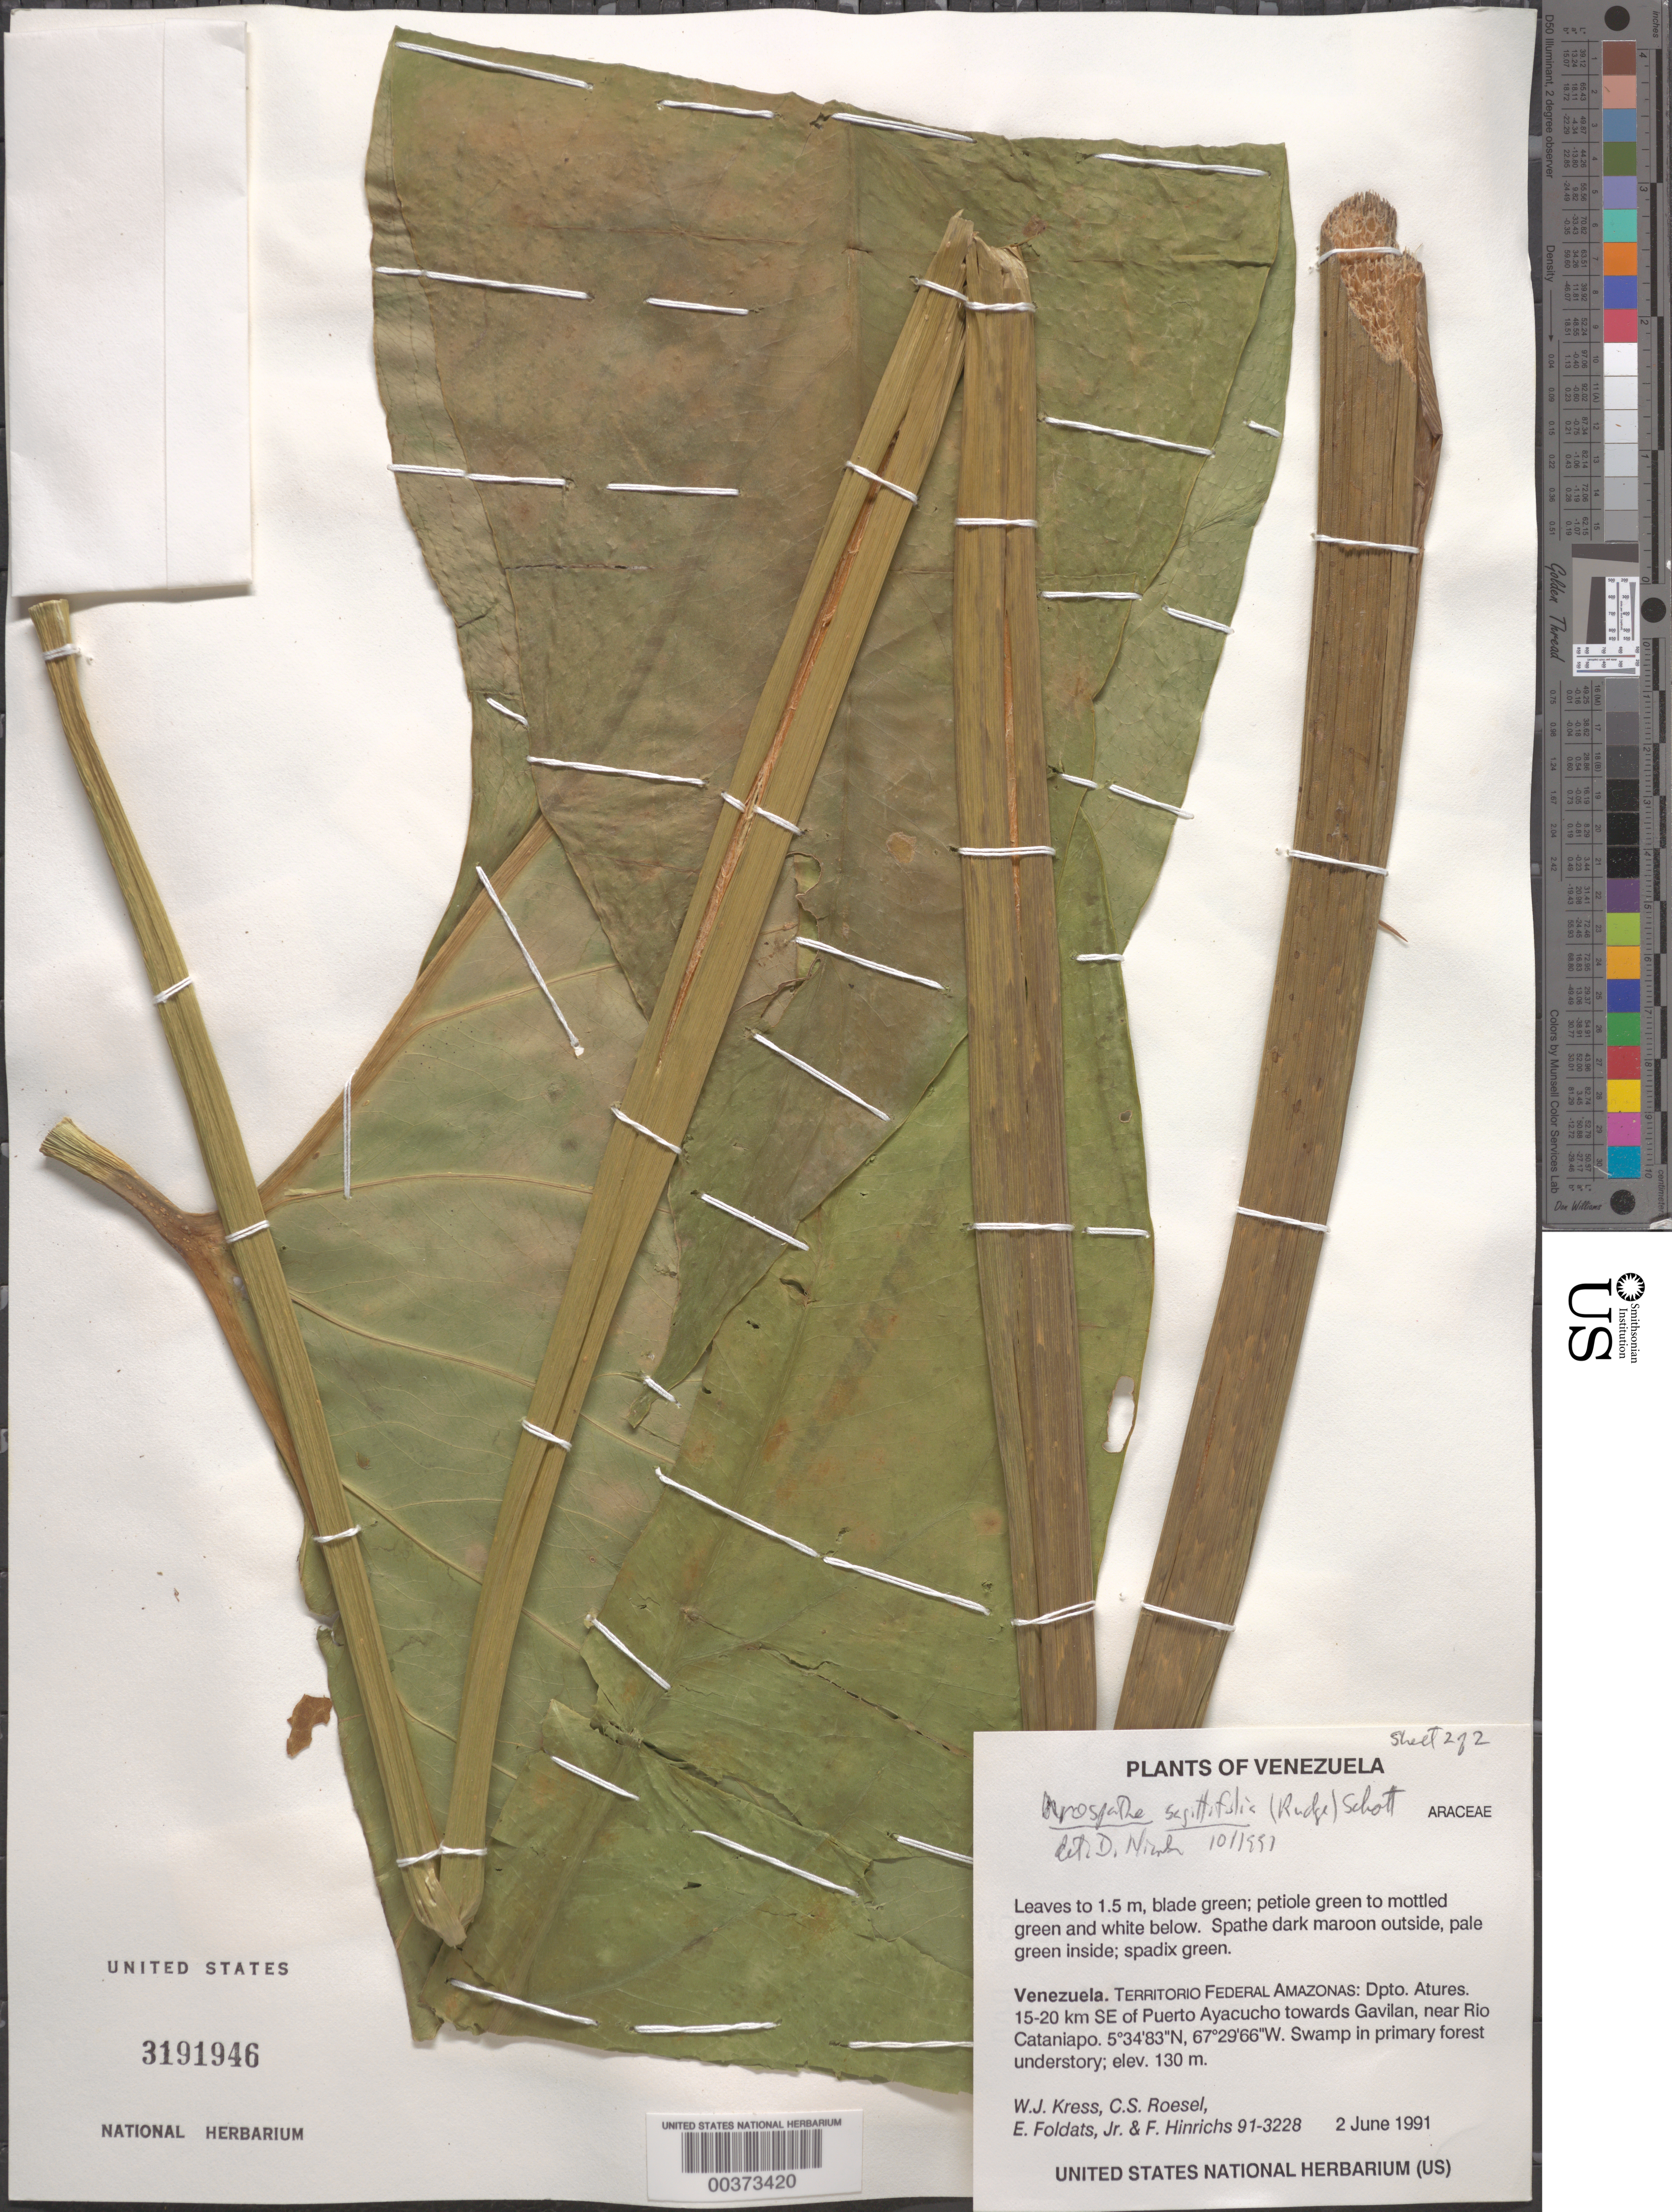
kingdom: Plantae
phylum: Tracheophyta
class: Liliopsida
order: Alismatales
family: Araceae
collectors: W. J. Kress, C. S. Roesel, E. Foldats & F. Hinrichs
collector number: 91-3228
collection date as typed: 02 Jun 1991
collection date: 1991-06-02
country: Venezuela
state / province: Amazonas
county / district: Atures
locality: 15-20 km se of puerto ayacucho towards gavilan near rio cataniapo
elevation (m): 130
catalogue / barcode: US 3191946